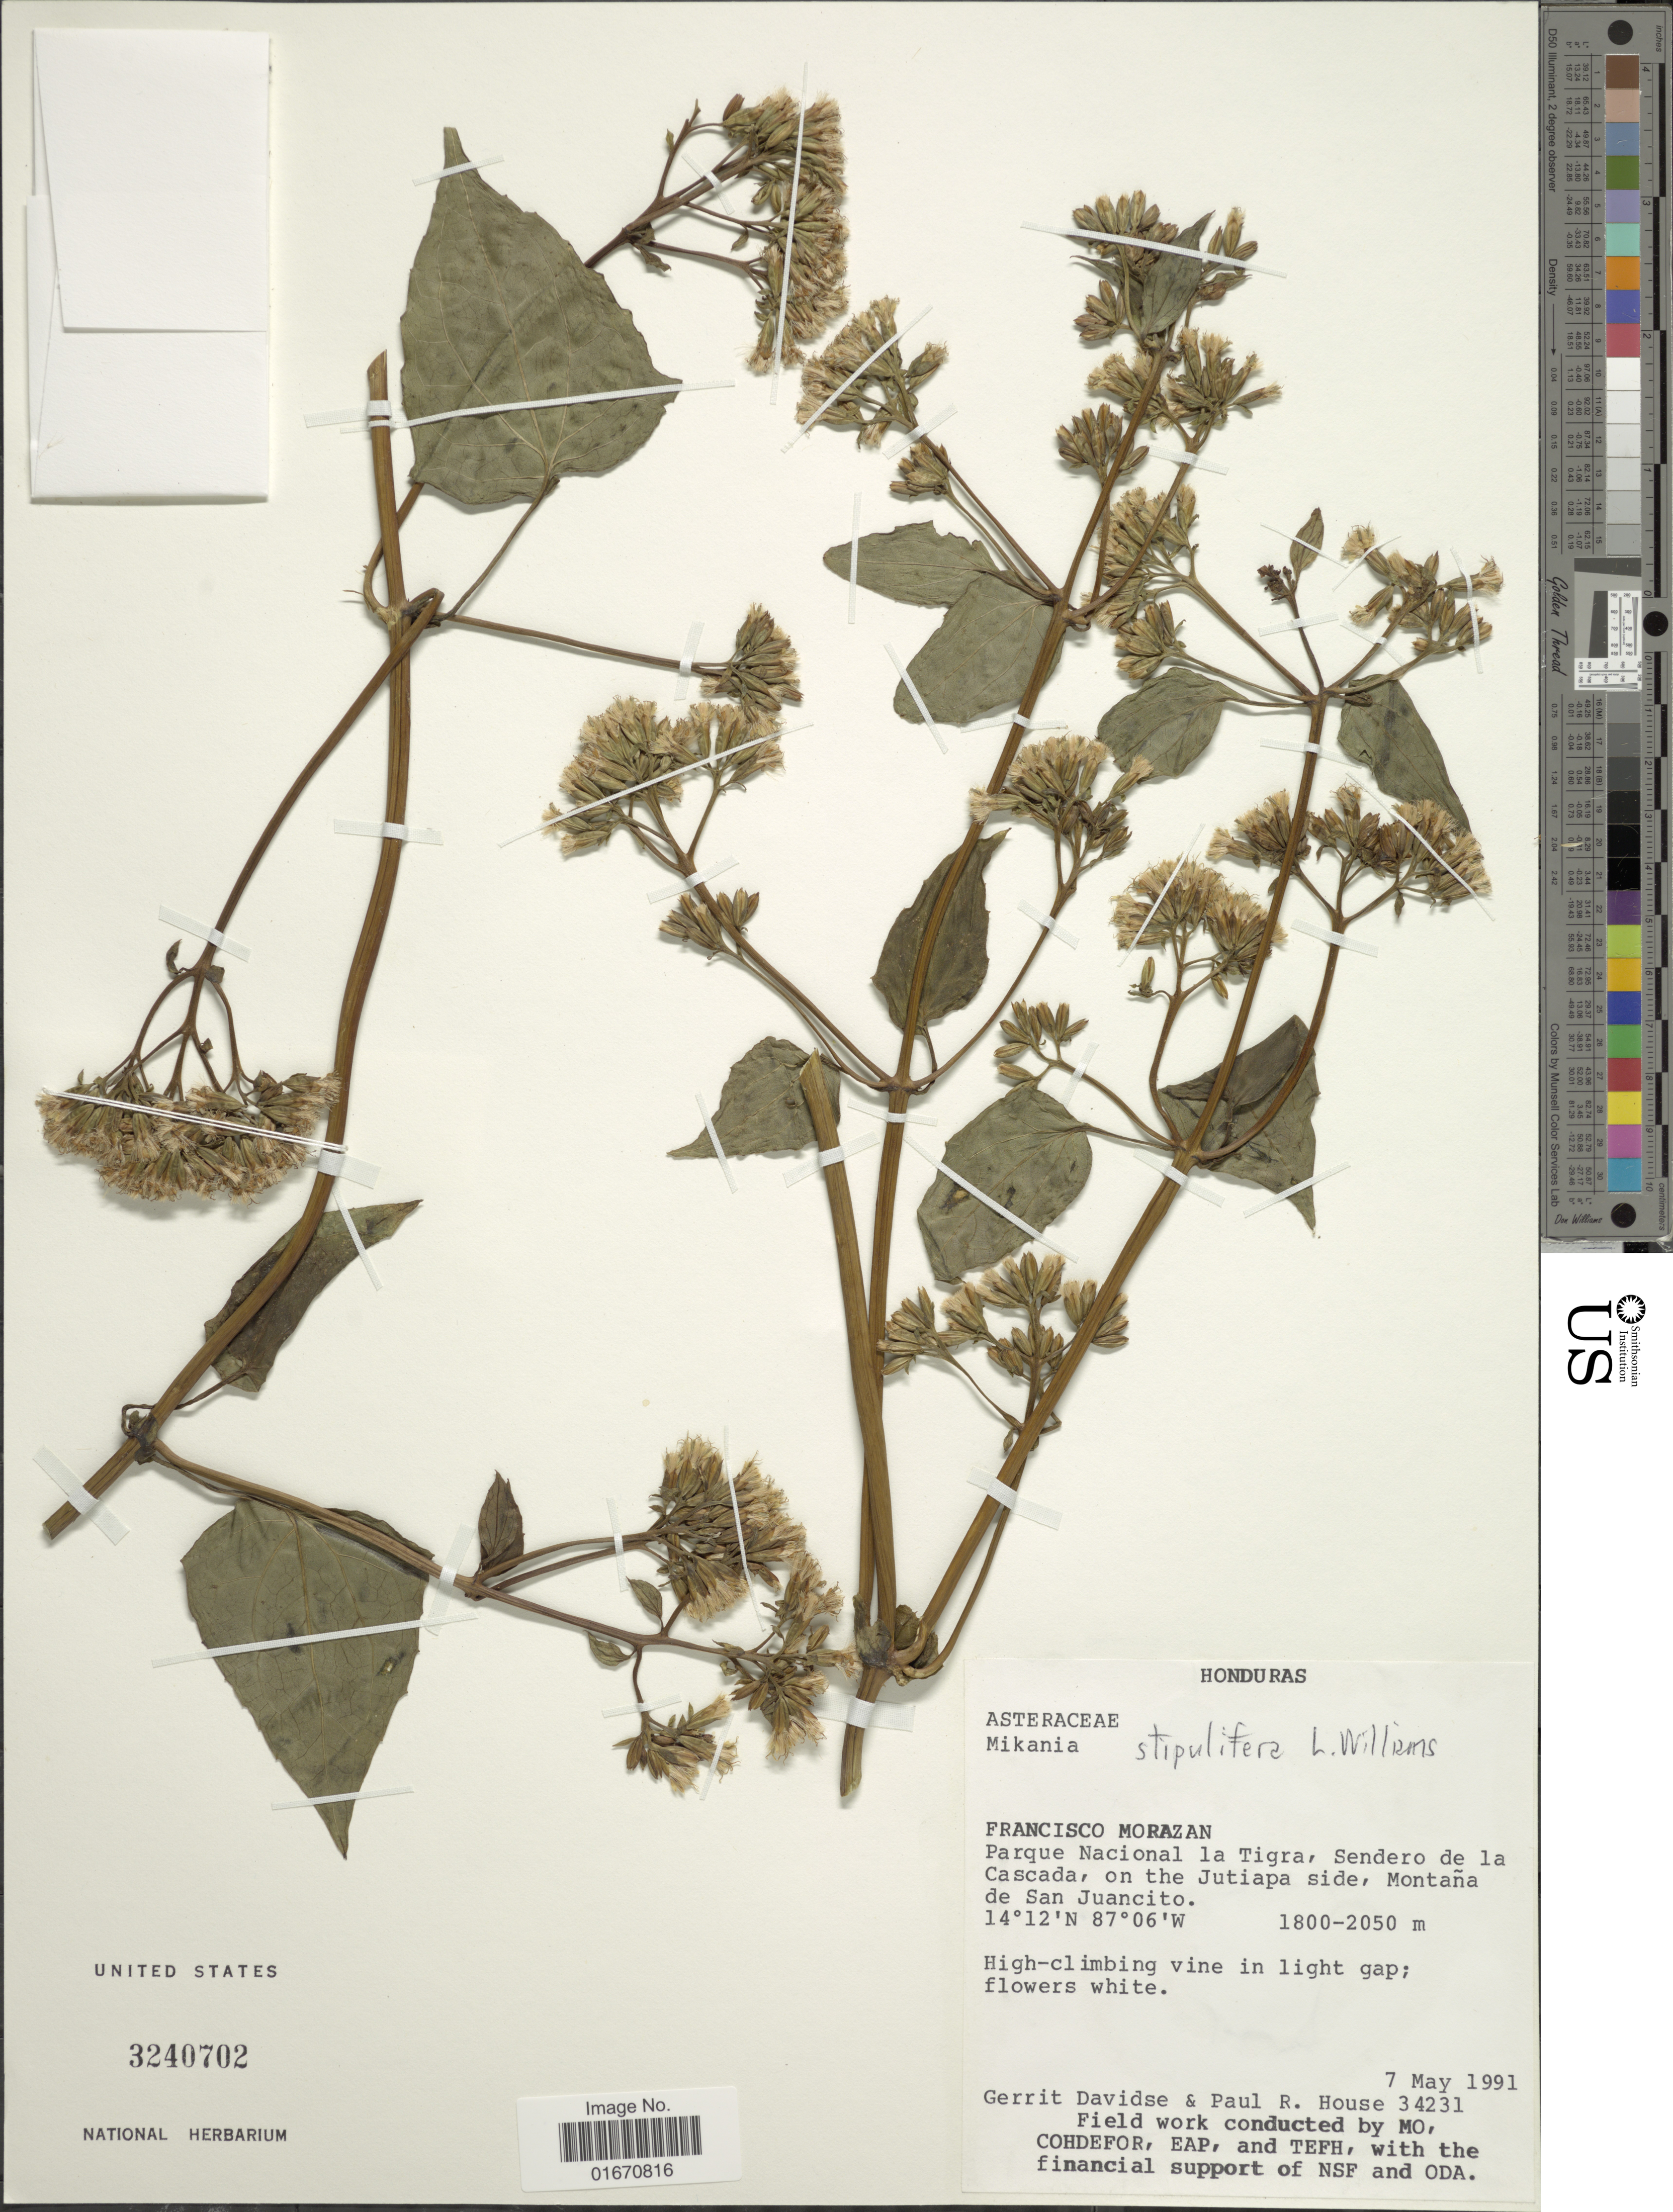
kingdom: Plantae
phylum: Tracheophyta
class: Magnoliopsida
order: Asterales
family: Asteraceae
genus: Mikania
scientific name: Mikania stipulifera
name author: L.O. Williams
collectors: G. Davidse & P. R. House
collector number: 34231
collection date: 1991-05-07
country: Honduras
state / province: Fco. Morazán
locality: Francisco Morazan, Parque Nacional la Tigra, Sendero de la Cascada, on the Jutiapa side, Montana de San Juancito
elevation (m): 1800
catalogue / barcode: US 3240702